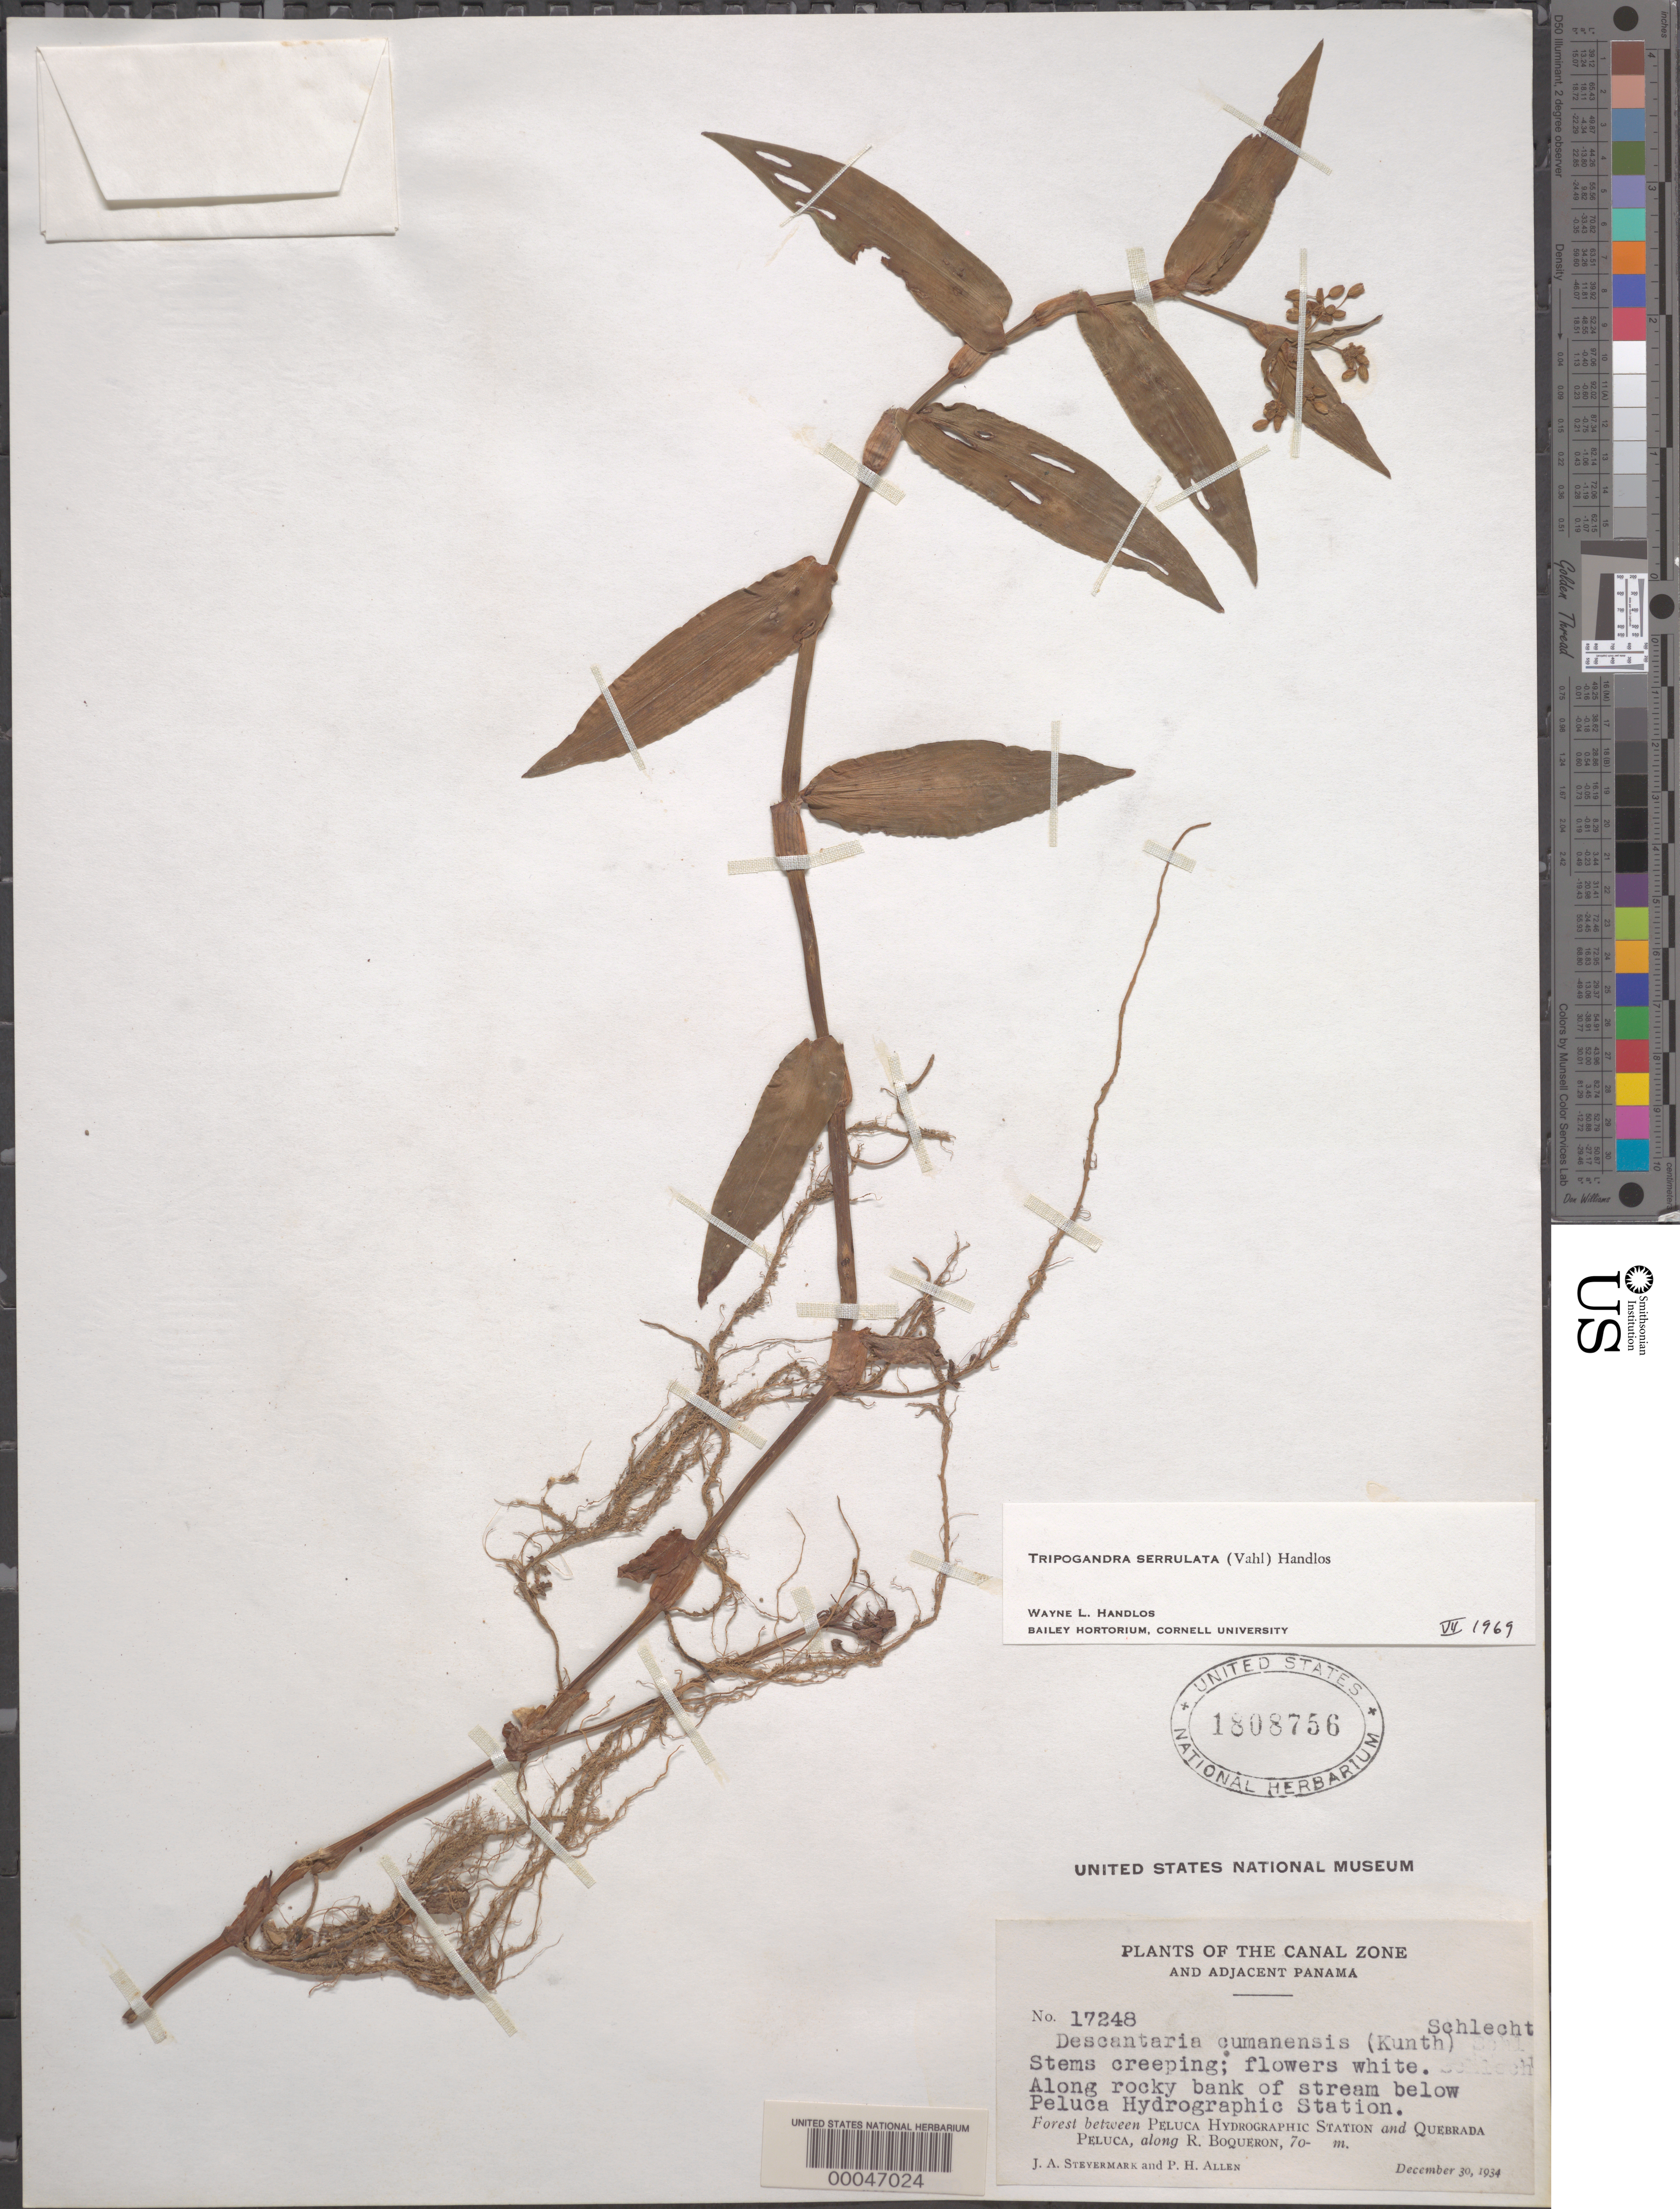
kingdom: Plantae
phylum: Tracheophyta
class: Liliopsida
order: Commelinales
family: Commelinaceae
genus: Tripogandra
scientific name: Tripogandra serrulata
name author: (Vahl) Handlos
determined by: Handlos, W. L.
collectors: J. Steyermark & P. H. Allen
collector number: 17248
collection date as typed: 30 Dec 1934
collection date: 1934-12-30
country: Panama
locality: Along Rio Boqueron, between Peluca Hydrographic Stationand Quebrada peluca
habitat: Rocky streambank, forest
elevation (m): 70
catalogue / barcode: US 1808756